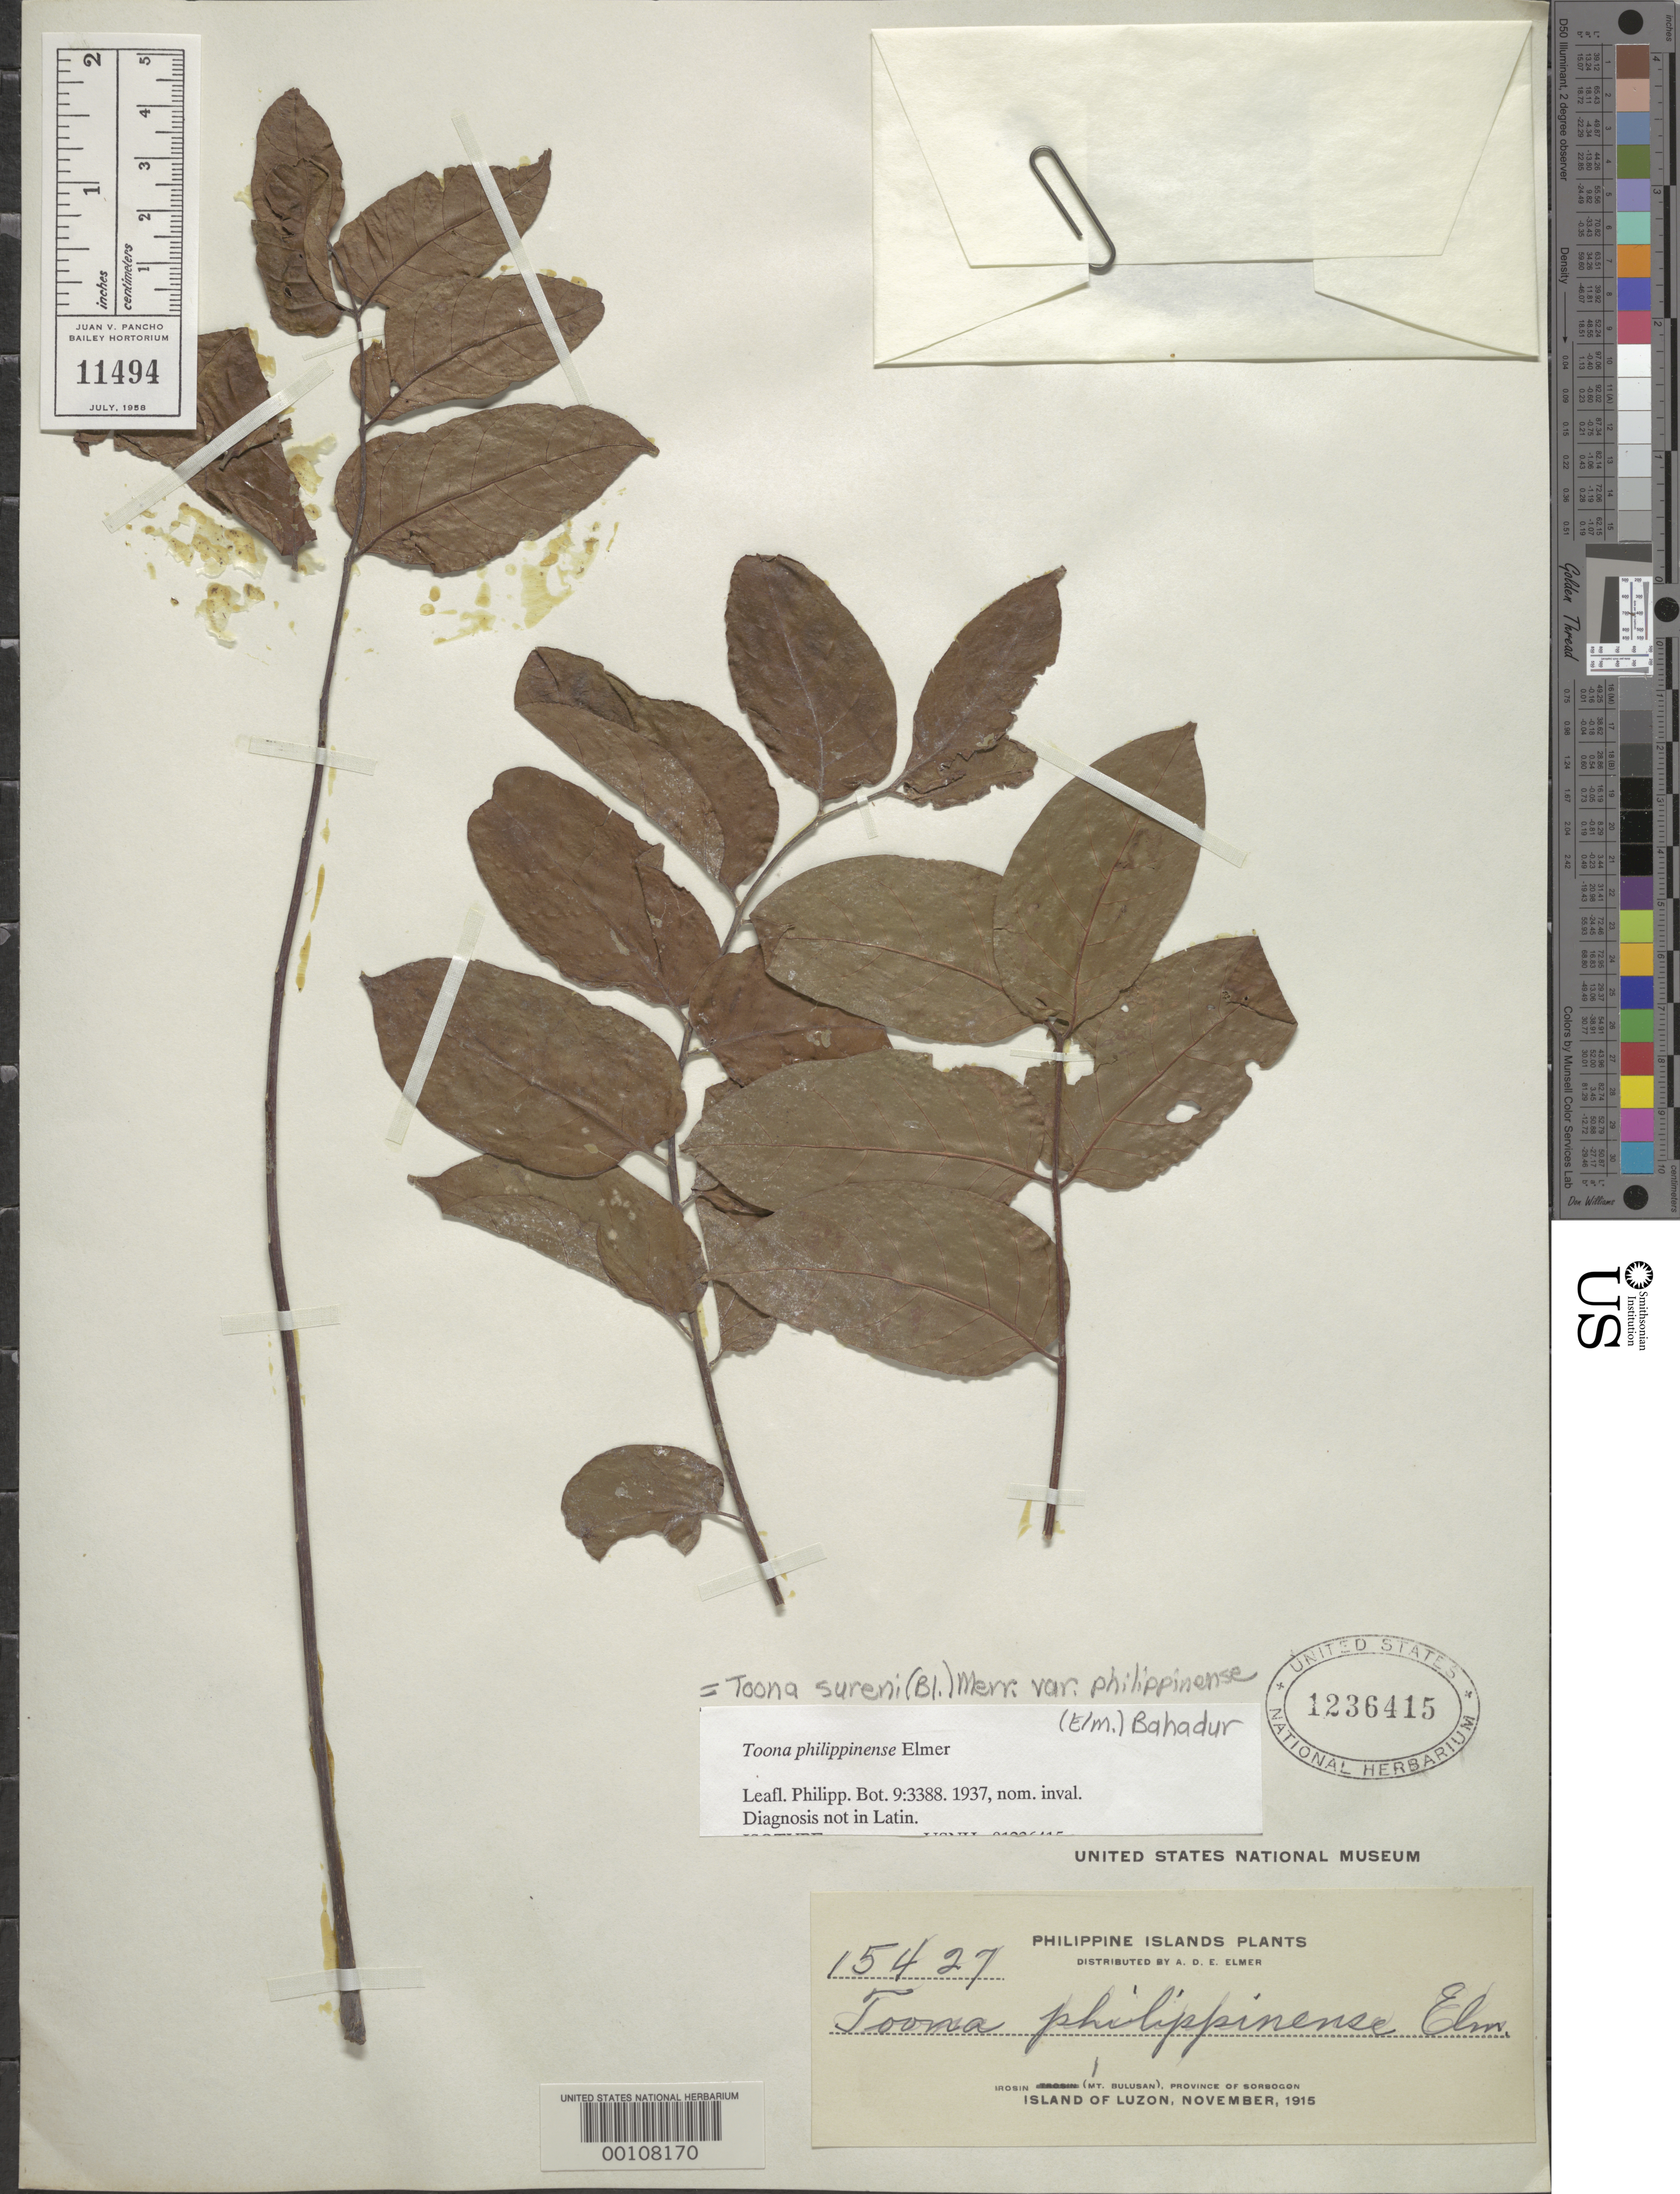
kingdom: Plantae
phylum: Tracheophyta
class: Magnoliopsida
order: Sapindales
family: Meliaceae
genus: Toona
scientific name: Toona philippinense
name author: Elmer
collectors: A. D. E. Elmer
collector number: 15427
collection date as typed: Nov 1915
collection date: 1915-11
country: Philippines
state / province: Bicol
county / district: Sorsogon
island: Luzon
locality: Irosin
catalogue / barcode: US 1236415